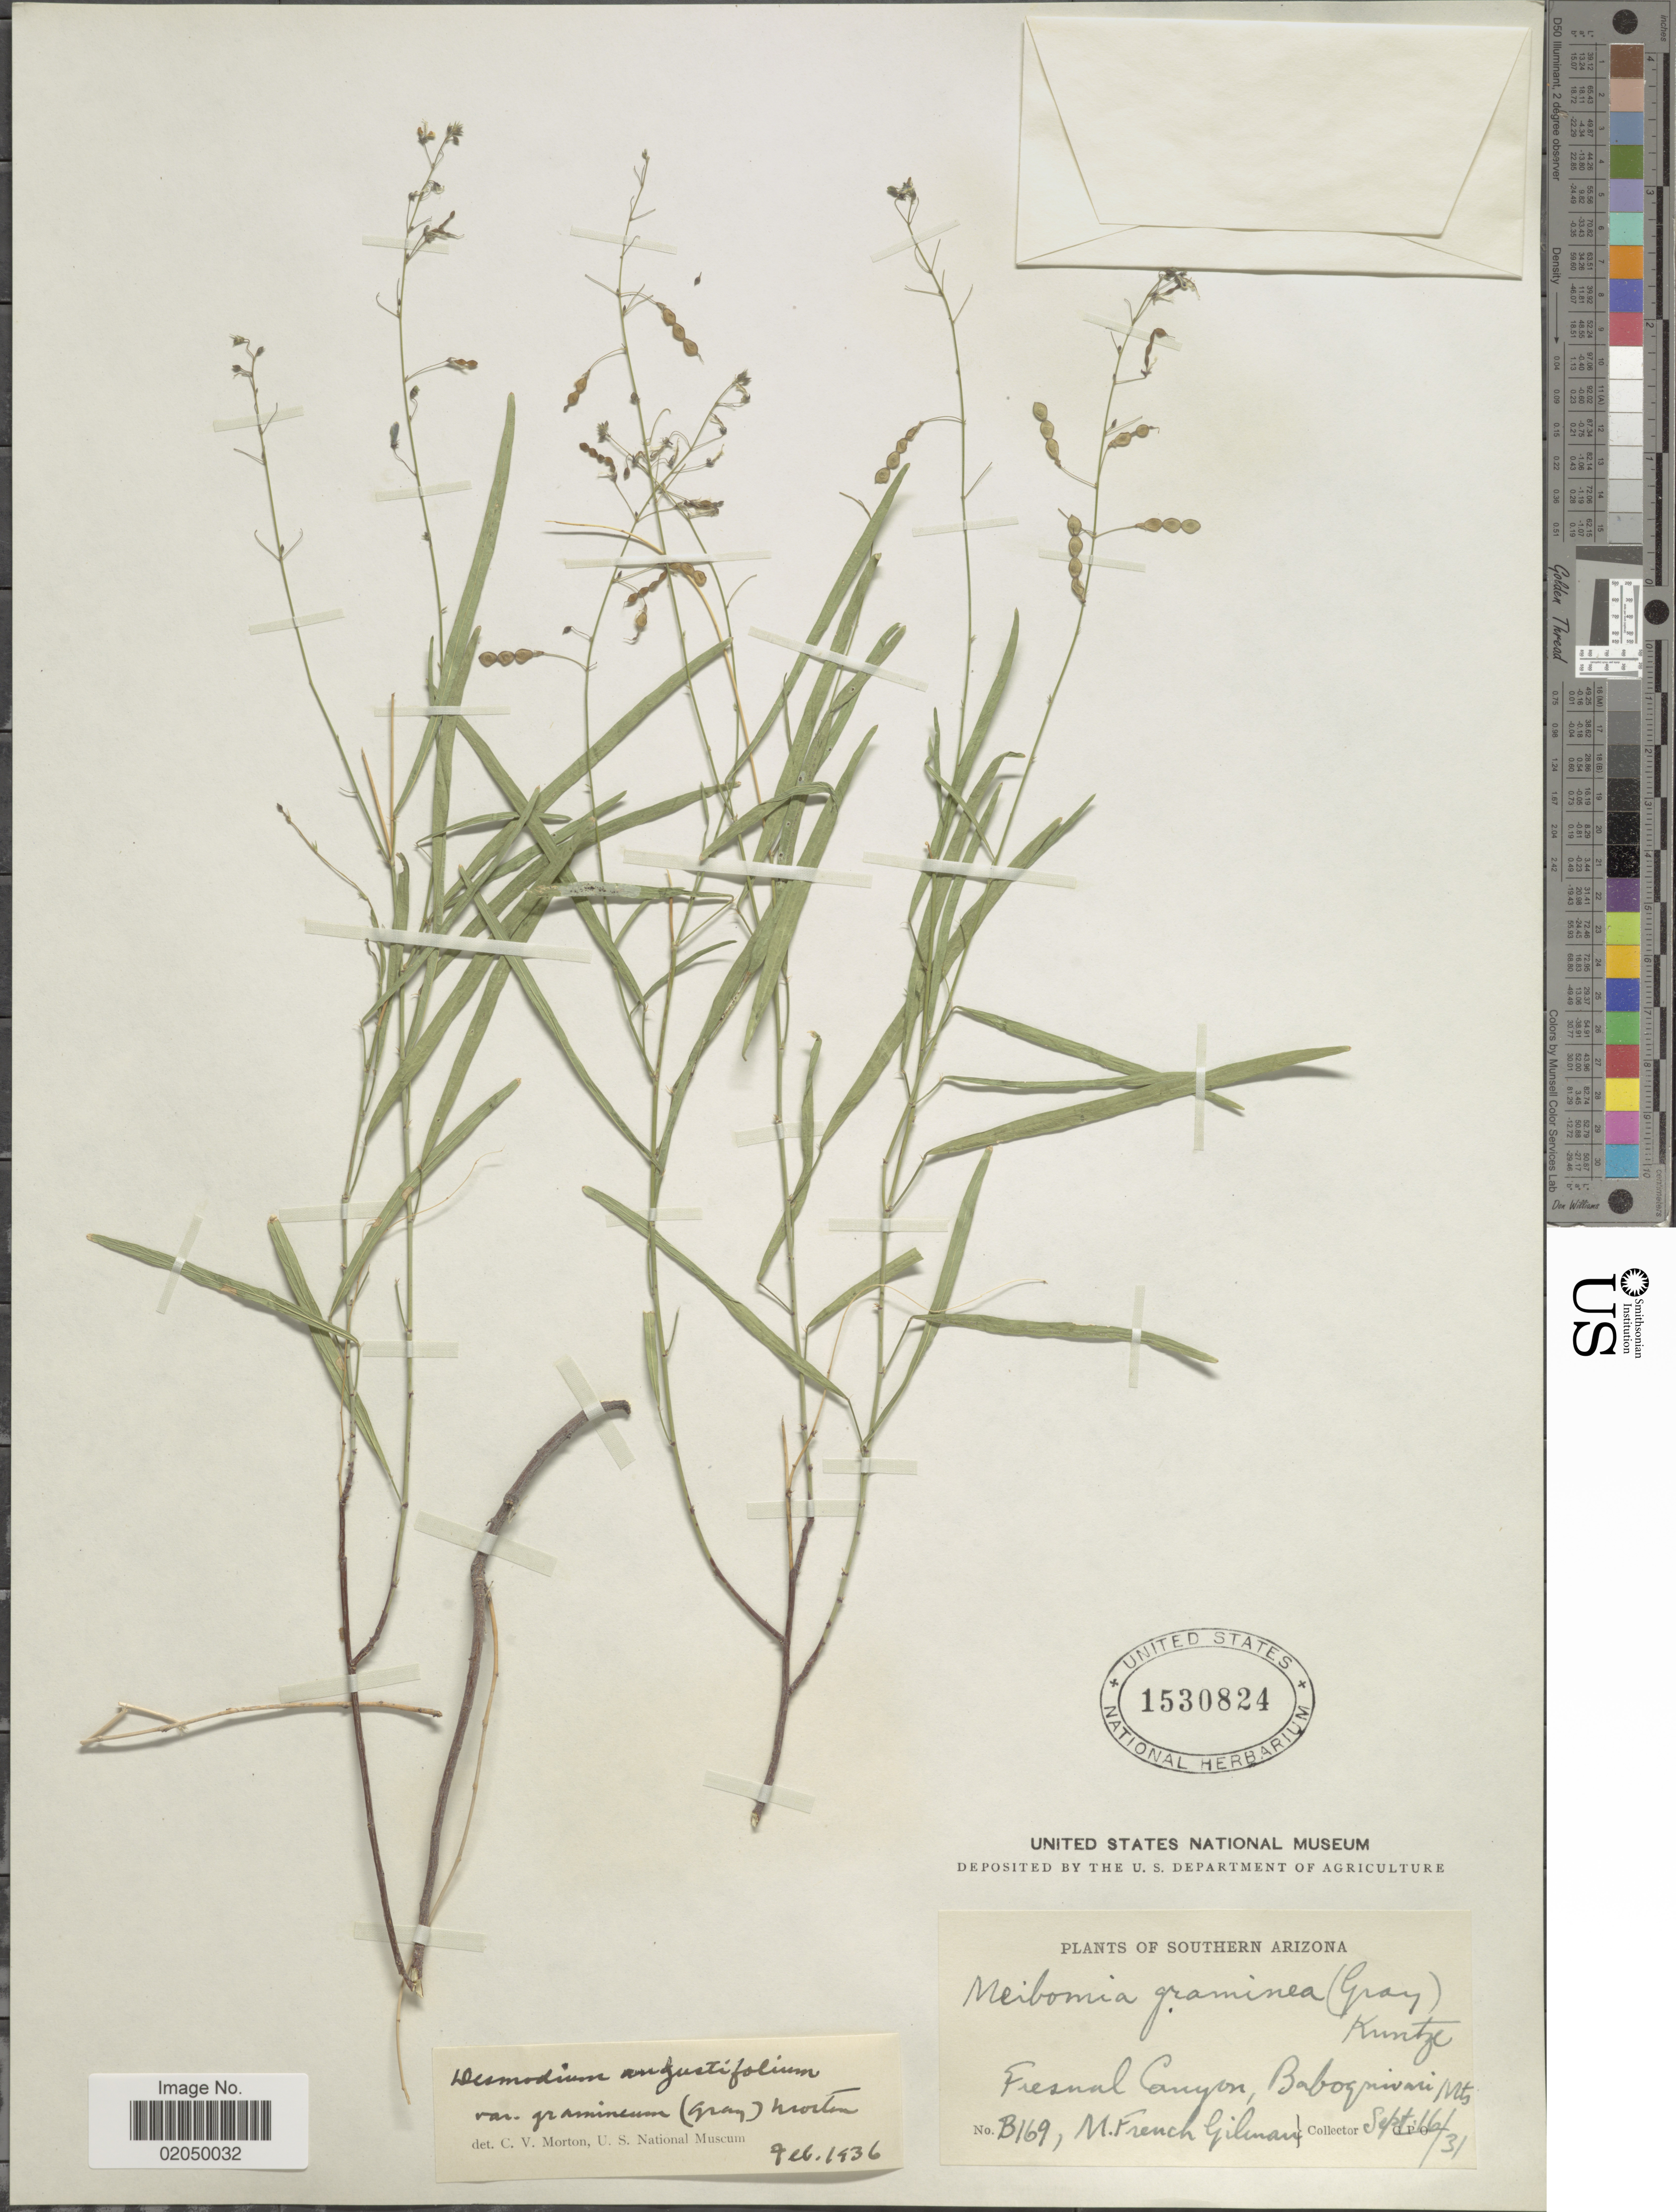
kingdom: Plantae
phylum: Tracheophyta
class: Magnoliopsida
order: Fabales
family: Fabaceae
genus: Desmodium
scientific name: Desmodium angustifolium var. gramineum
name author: (A. Gray) B.G. Schub.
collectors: M. F. Gilman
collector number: B169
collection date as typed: Transcribed d/m/y: 16/9/31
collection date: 1931-09-16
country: United States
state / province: Arizona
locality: Southern Arizona. Fresnal Canyon, Baboquivari Mts.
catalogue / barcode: US 1530824